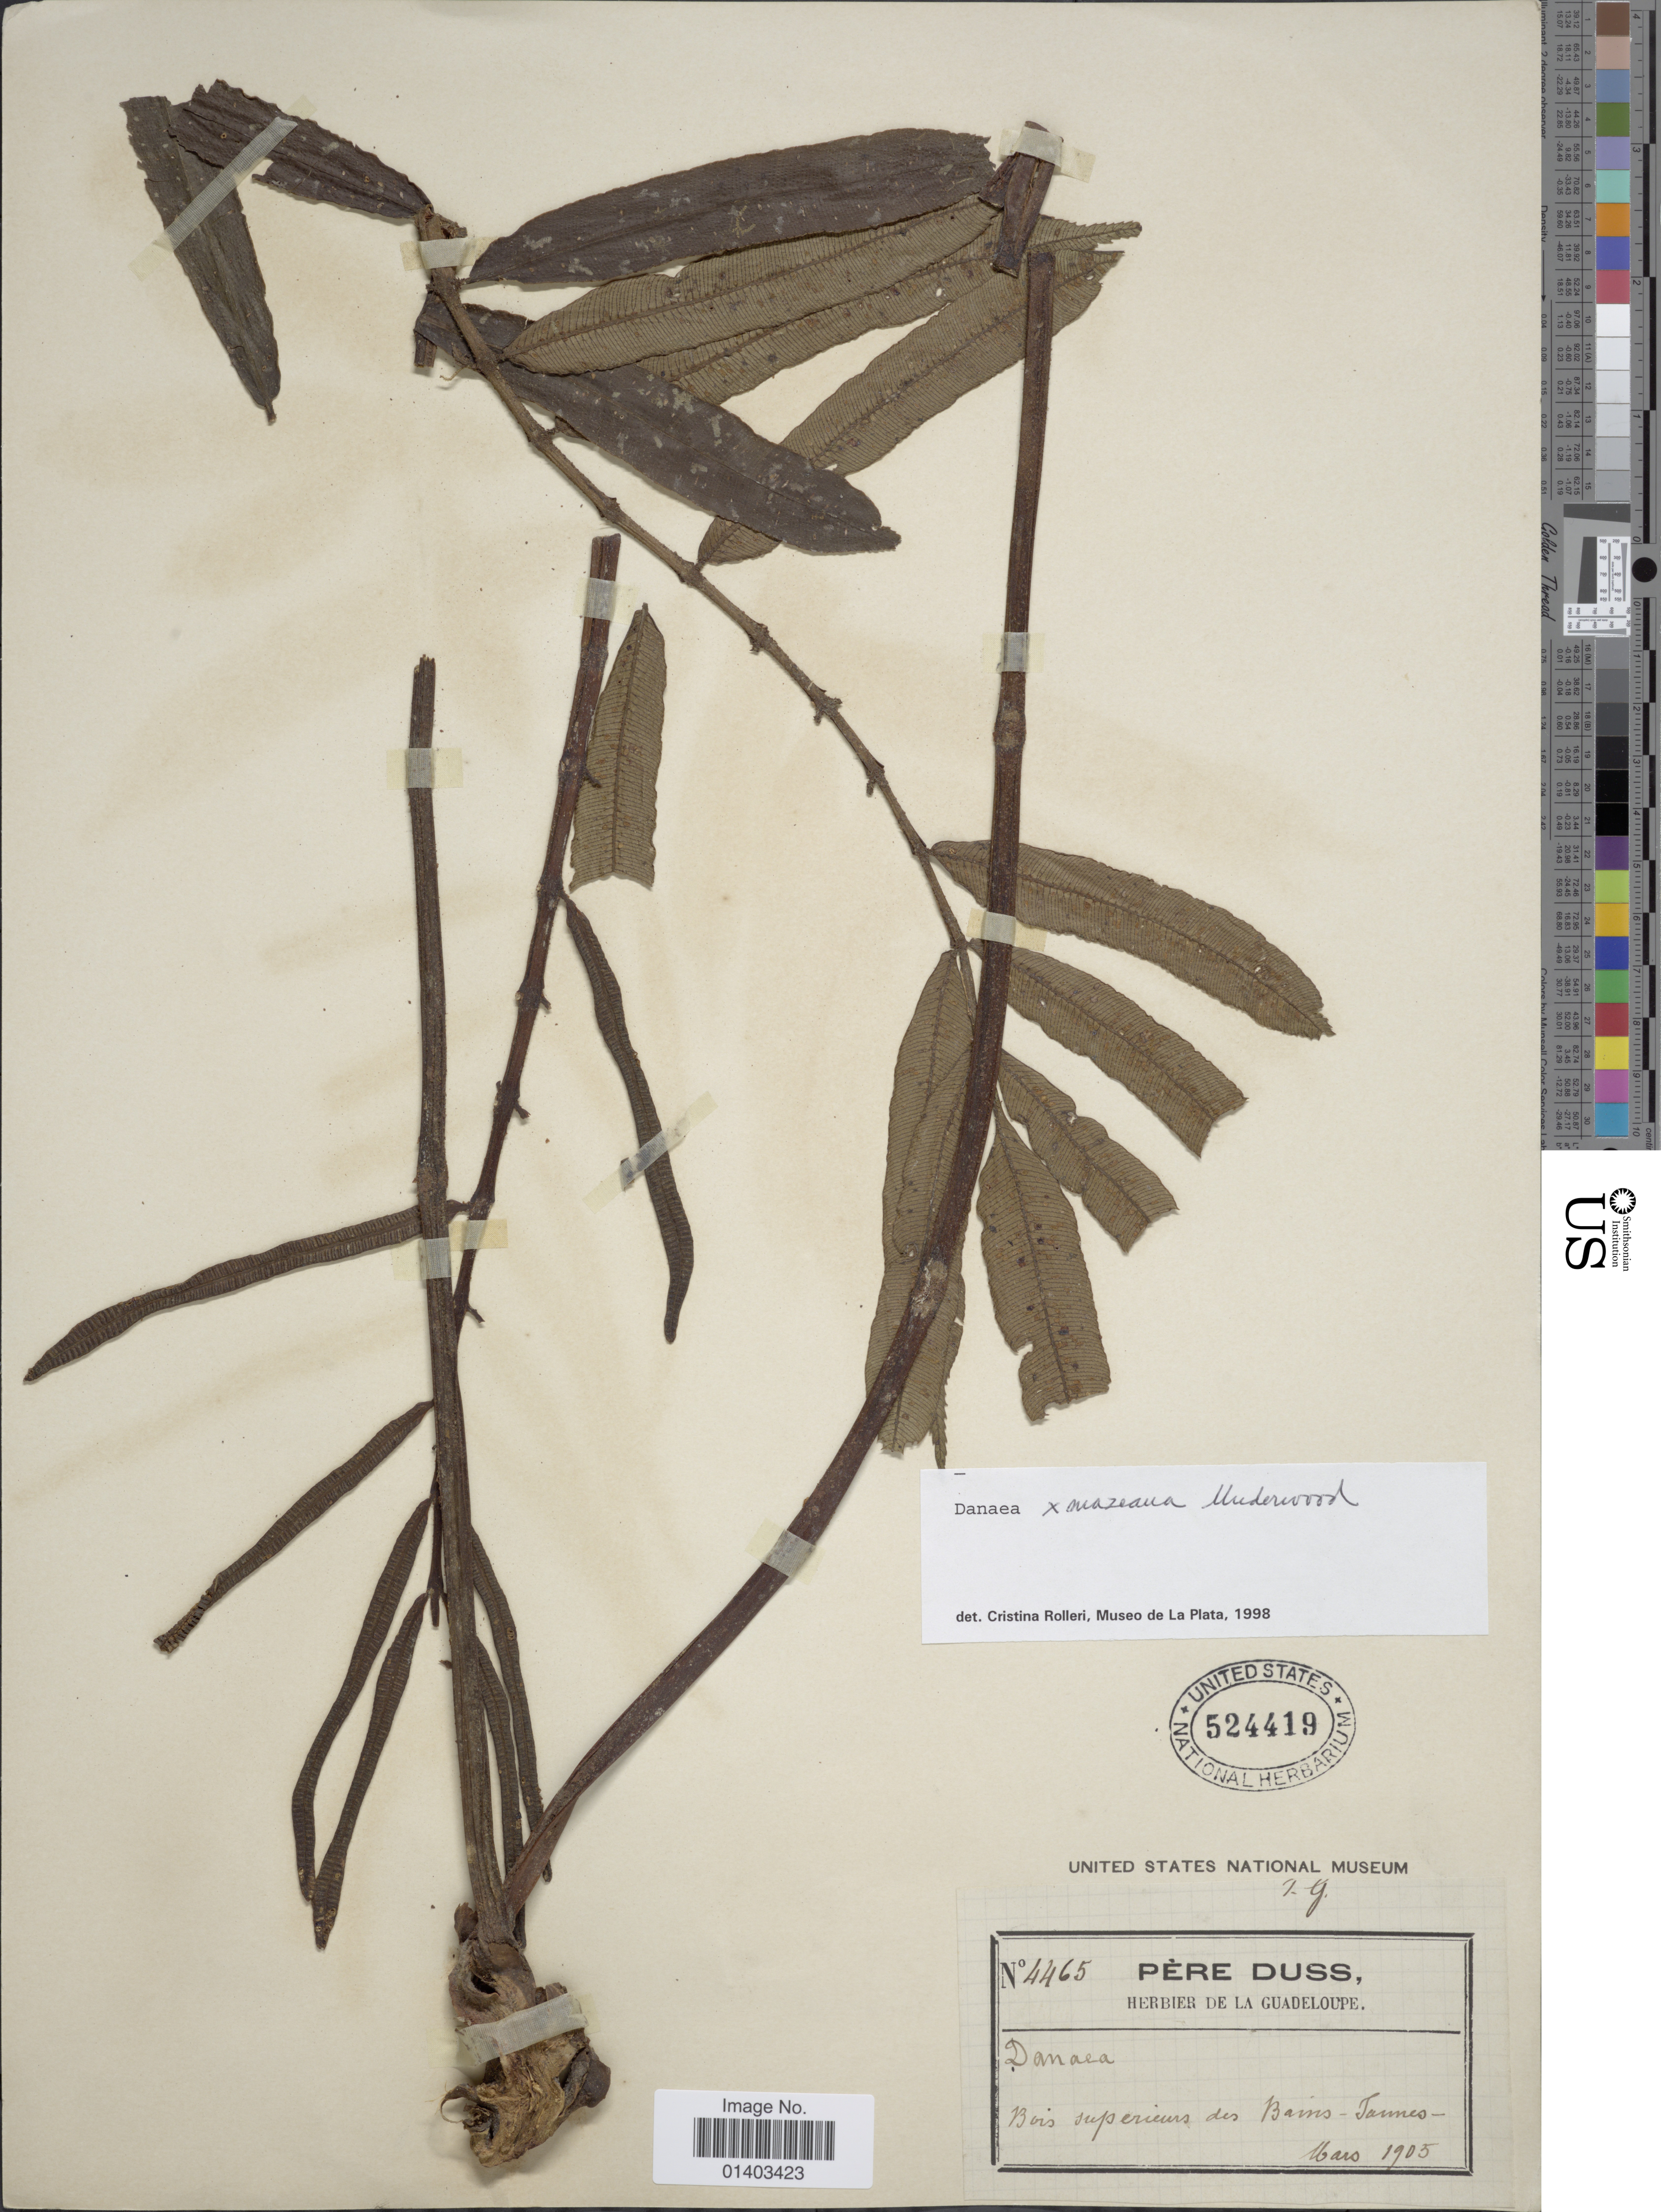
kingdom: Plantae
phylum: Tracheophyta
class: Polypodiopsida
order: Marattiales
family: Marattiaceae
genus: Danaea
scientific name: Danaea x manzeana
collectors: Père Duss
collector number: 4465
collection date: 1905-03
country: Guadeloupe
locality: Bois superieurs des Bains-Jaunes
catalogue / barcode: US 524419